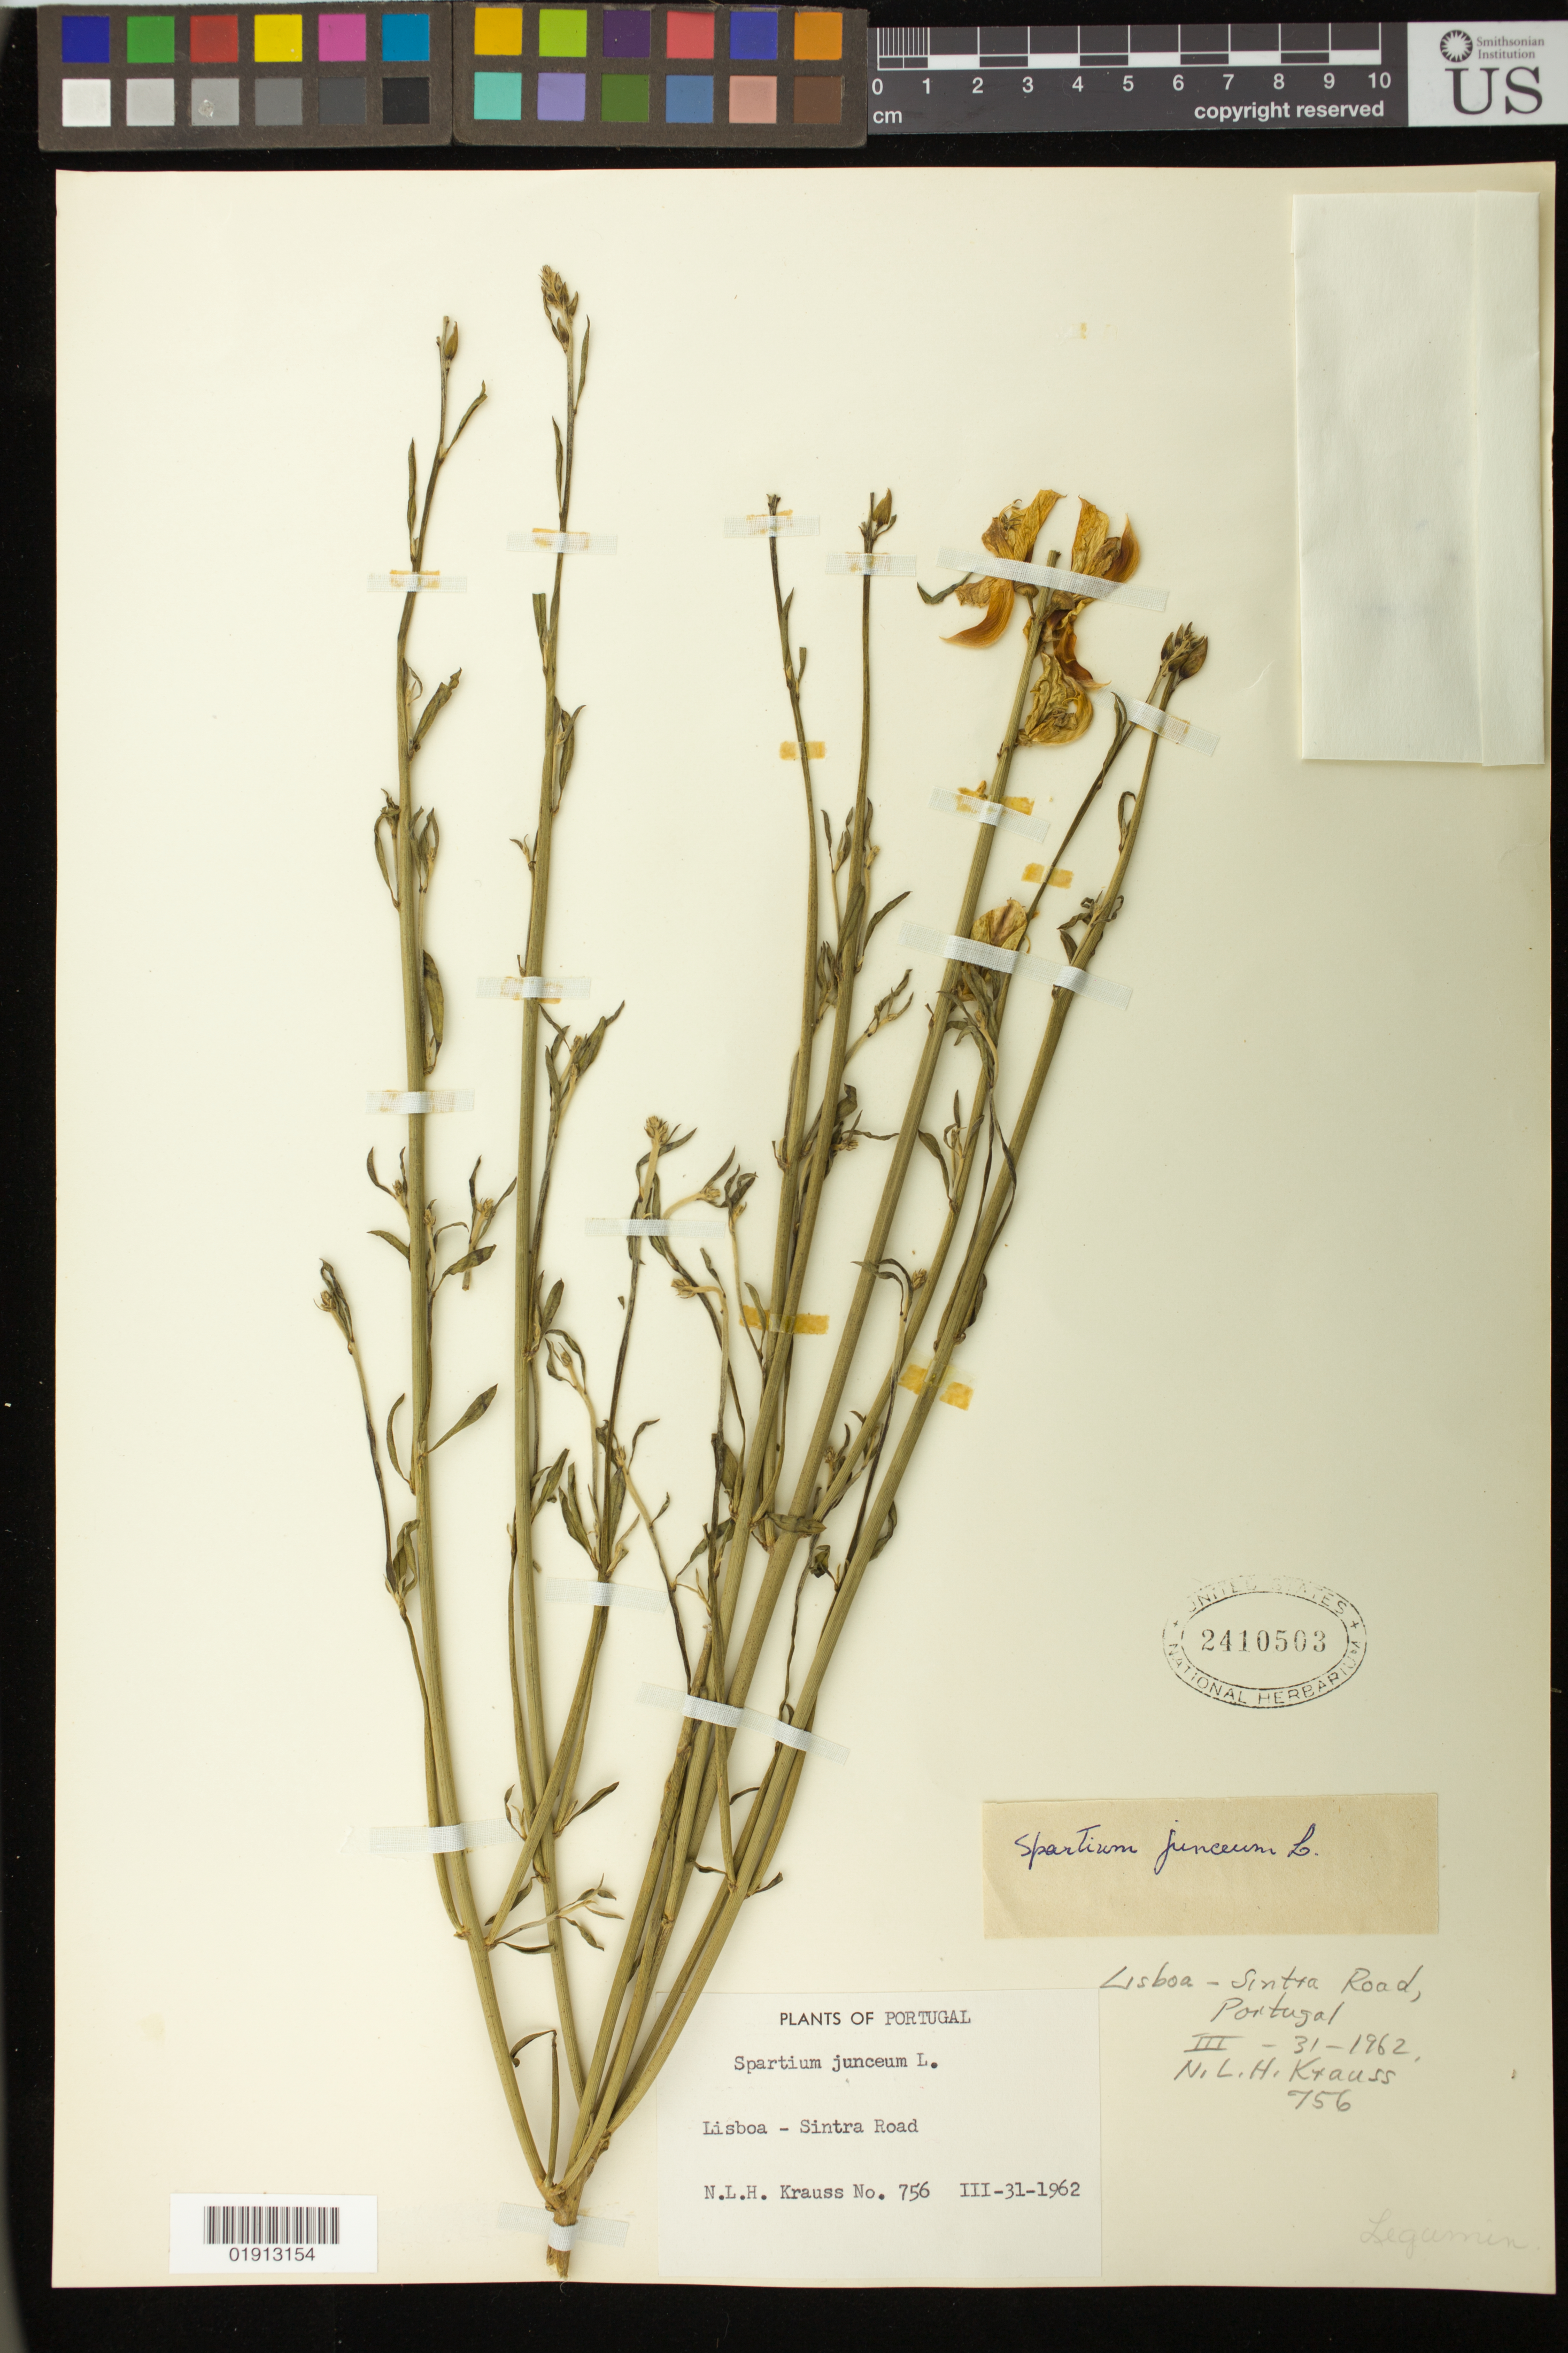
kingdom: Plantae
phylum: Tracheophyta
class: Magnoliopsida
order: Fabales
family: Fabaceae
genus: Spartium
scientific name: Spartium junceum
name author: L.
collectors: N. Krauss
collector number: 756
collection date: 1962-03-31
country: Portugal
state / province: Lisboa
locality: Sintra Road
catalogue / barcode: US 2410503